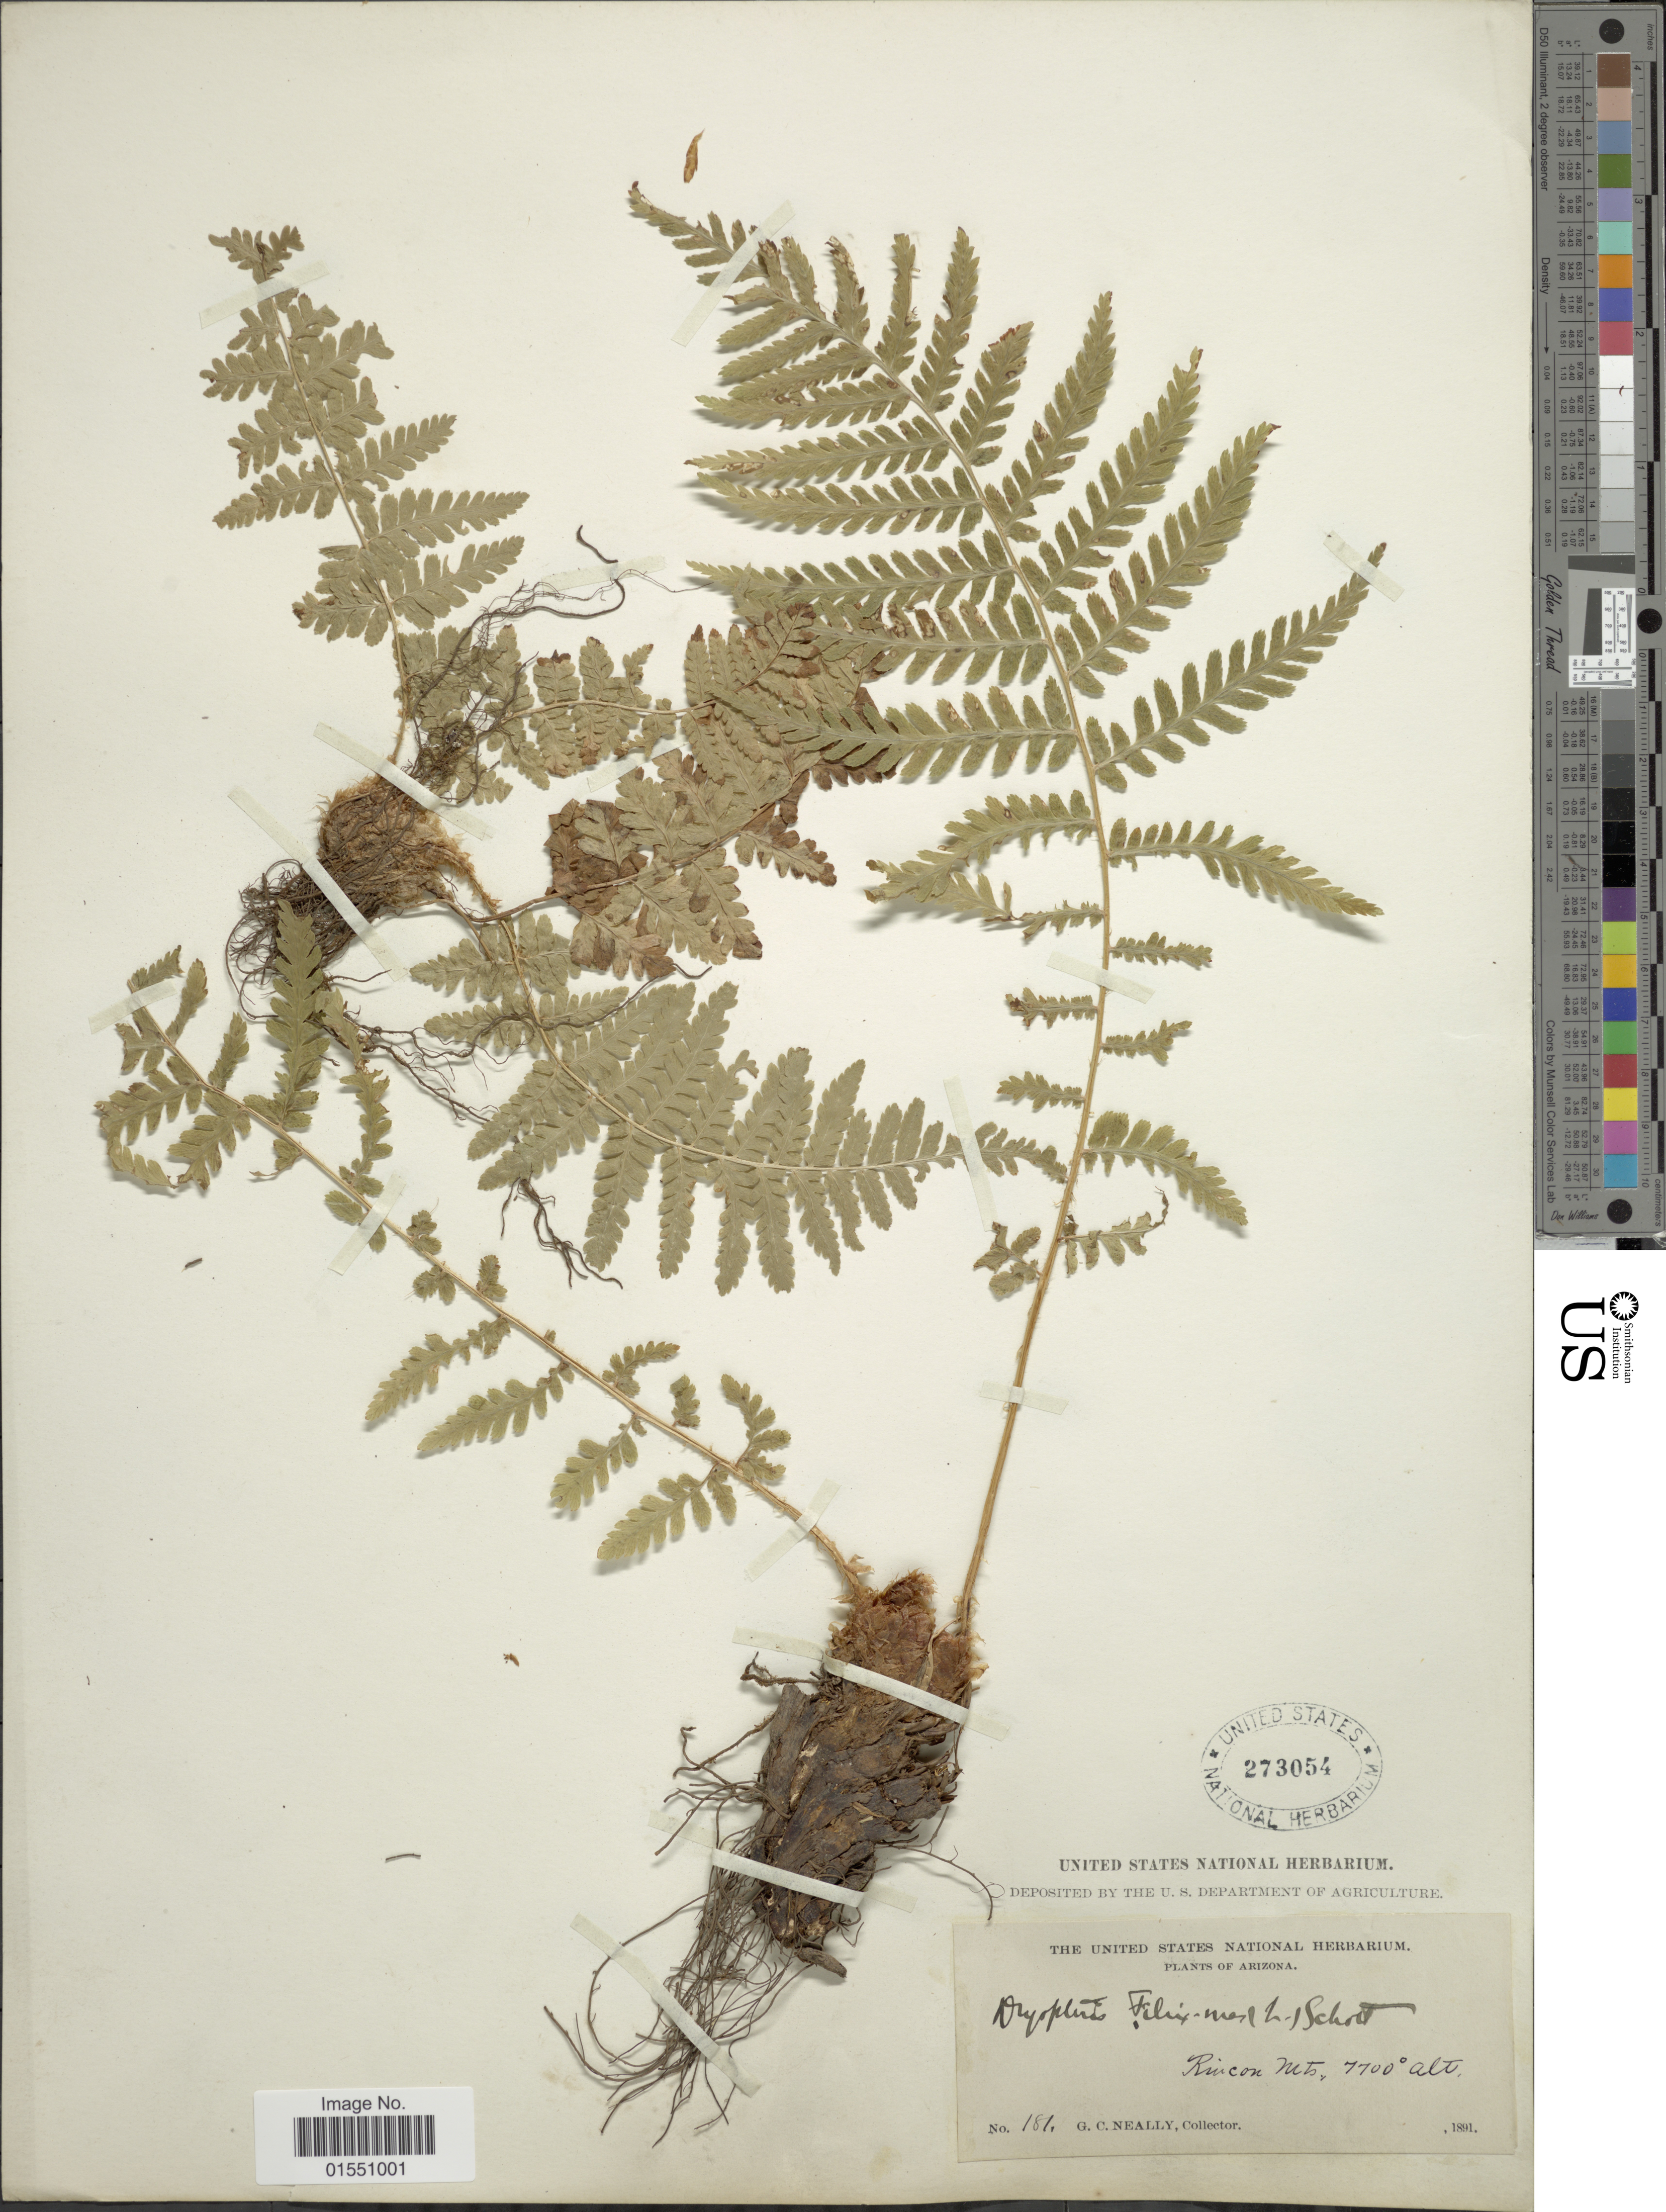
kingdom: Plantae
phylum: Tracheophyta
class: Polypodiopsida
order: Polypodiales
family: Dryopteridaceae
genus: Dryopteris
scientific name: Dryopteris filix-mas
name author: (L.) Schott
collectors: G. Neally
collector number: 181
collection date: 1891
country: United States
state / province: Arizona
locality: Rincon Mts.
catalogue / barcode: US 273054